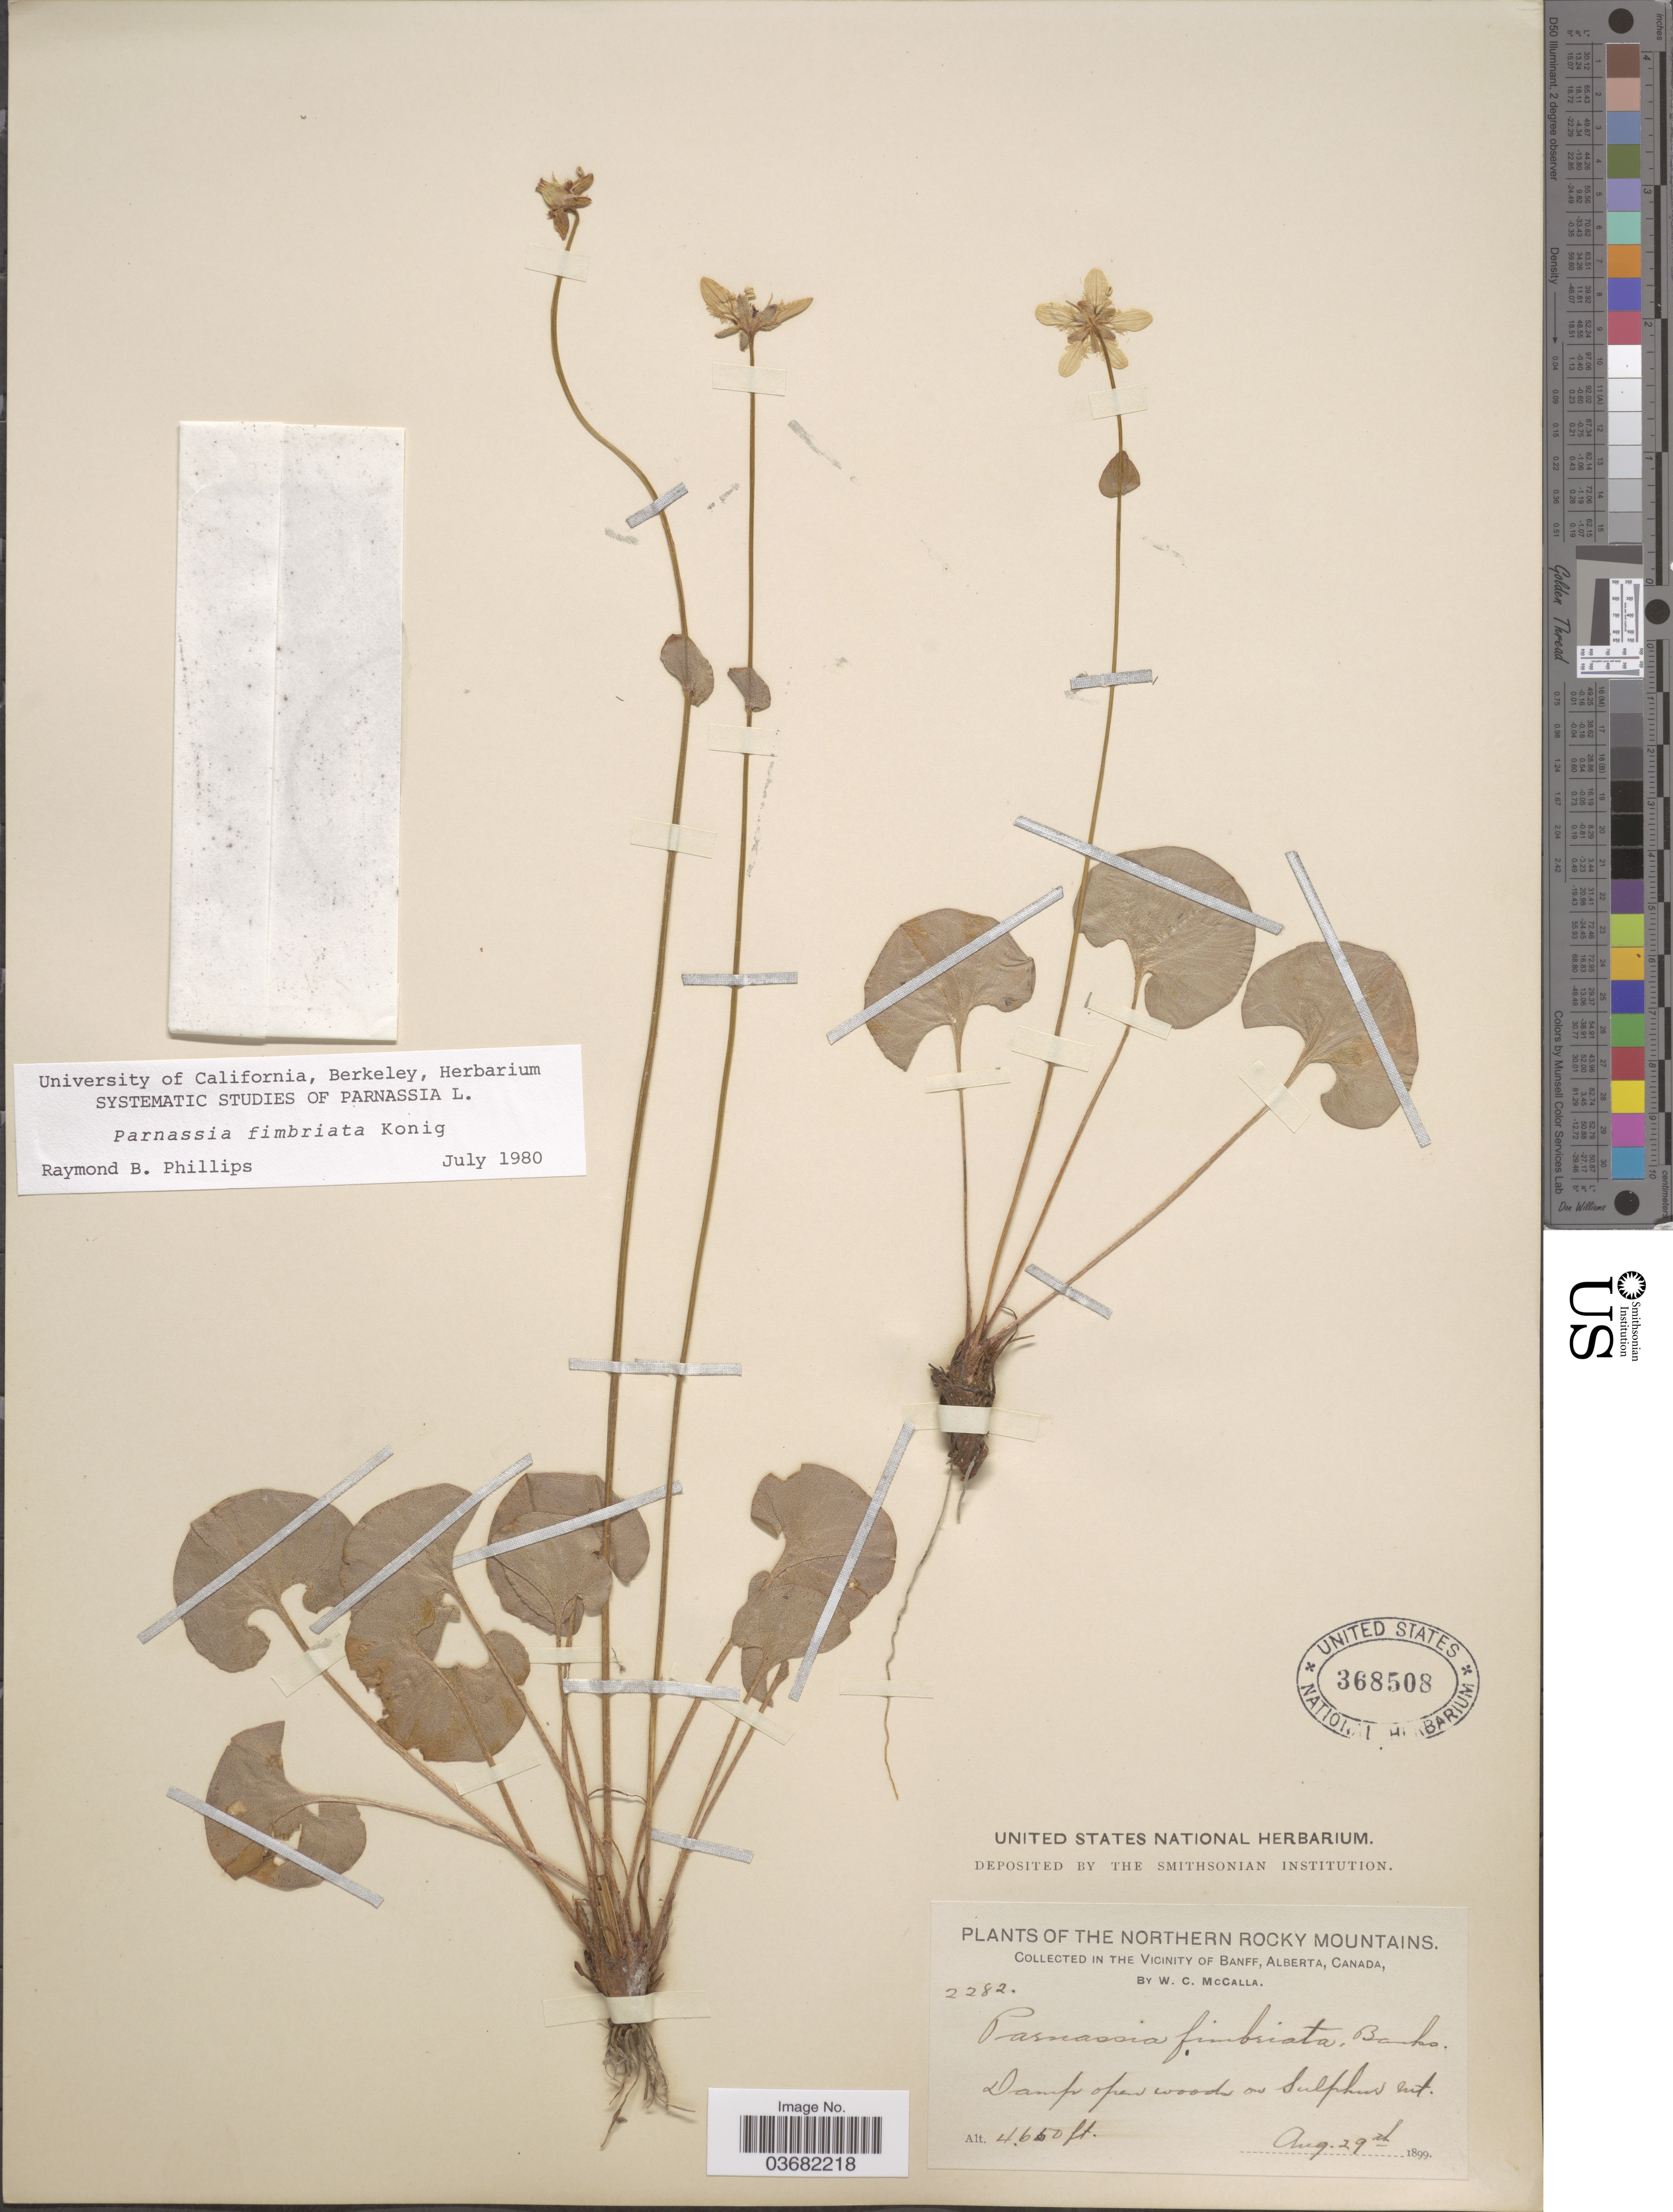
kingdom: Plantae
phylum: Tracheophyta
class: Magnoliopsida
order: Celastrales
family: Parnassiaceae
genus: Parnassia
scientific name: Parnassia fimbriata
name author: K.D. Koenig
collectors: W. McCalla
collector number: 2282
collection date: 1899-08-29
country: Canada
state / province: Alberta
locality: The Northern Rocky Mountains, in the vicinity of Banff. Damp open woods on Sulphur Mt.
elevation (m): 1417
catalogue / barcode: US 368508